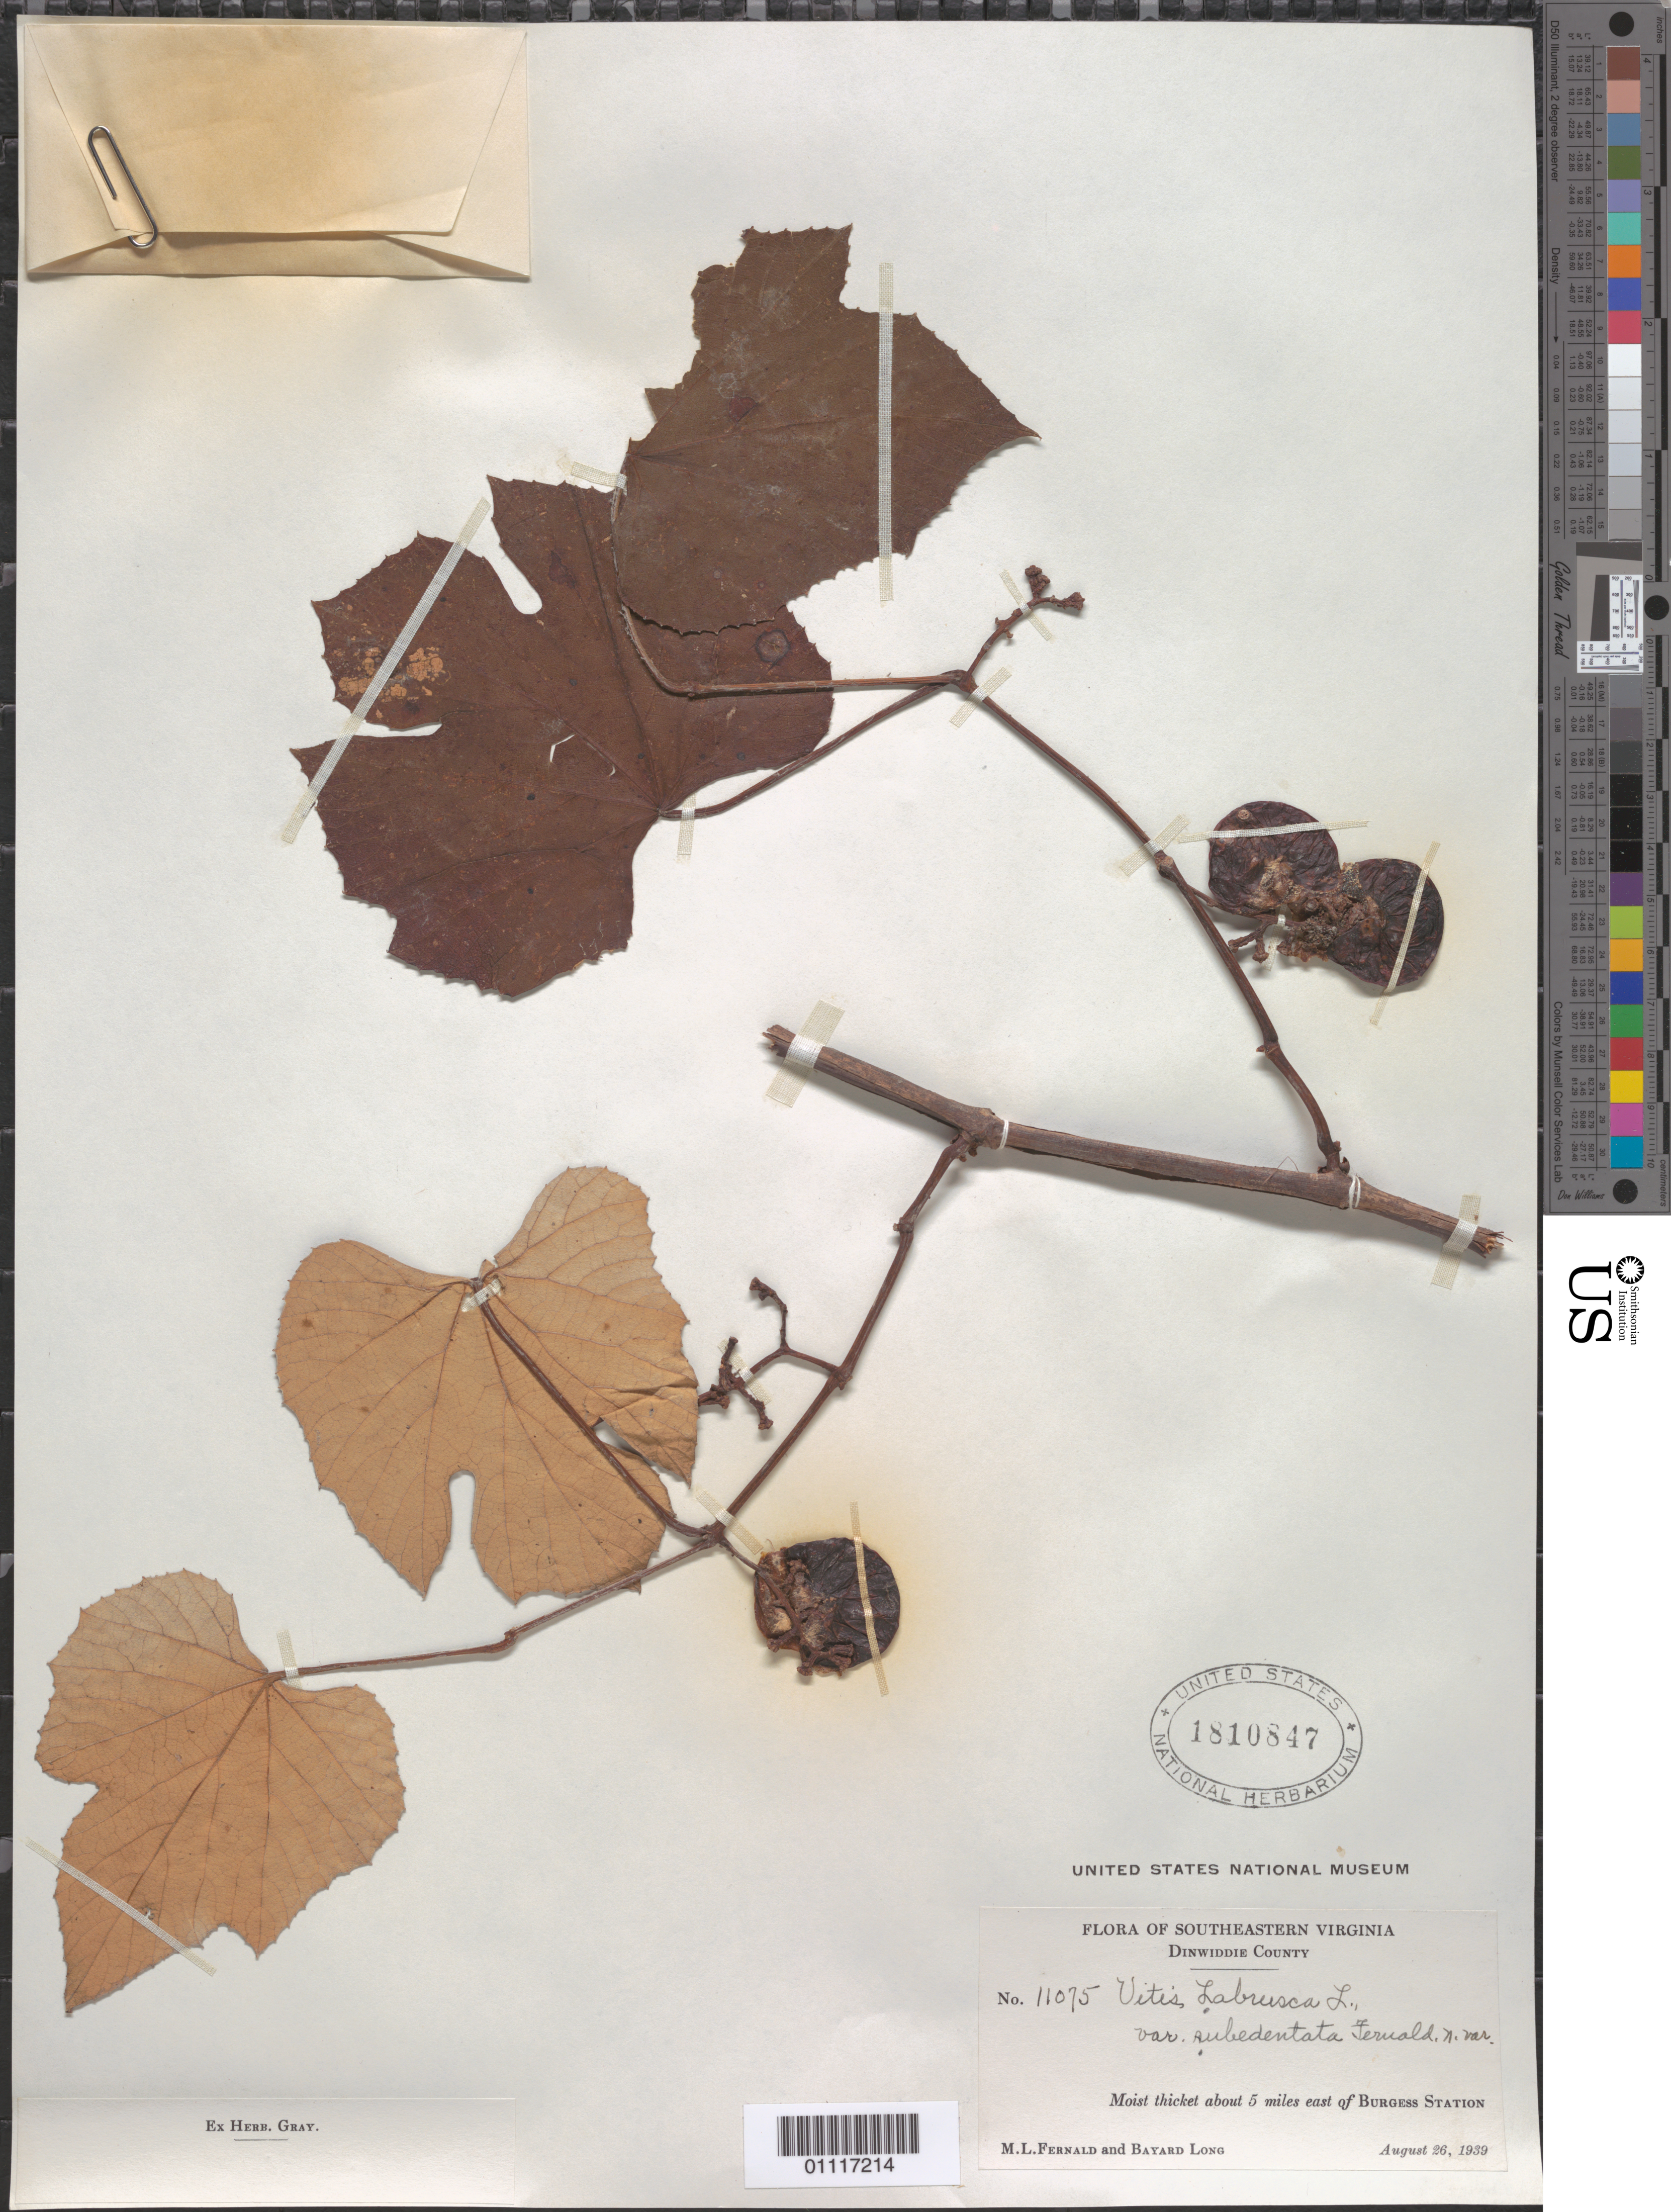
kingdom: Plantae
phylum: Tracheophyta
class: Magnoliopsida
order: Vitales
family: Vitaceae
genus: Vitis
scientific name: Vitis labrusca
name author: L.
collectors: M. L. Fernald & B. Long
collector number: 11075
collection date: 1939-08-26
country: United States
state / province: Virginia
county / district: Dinwiddie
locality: Moist thicket about 5 miles east of Burgess Station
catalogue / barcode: US 1810847